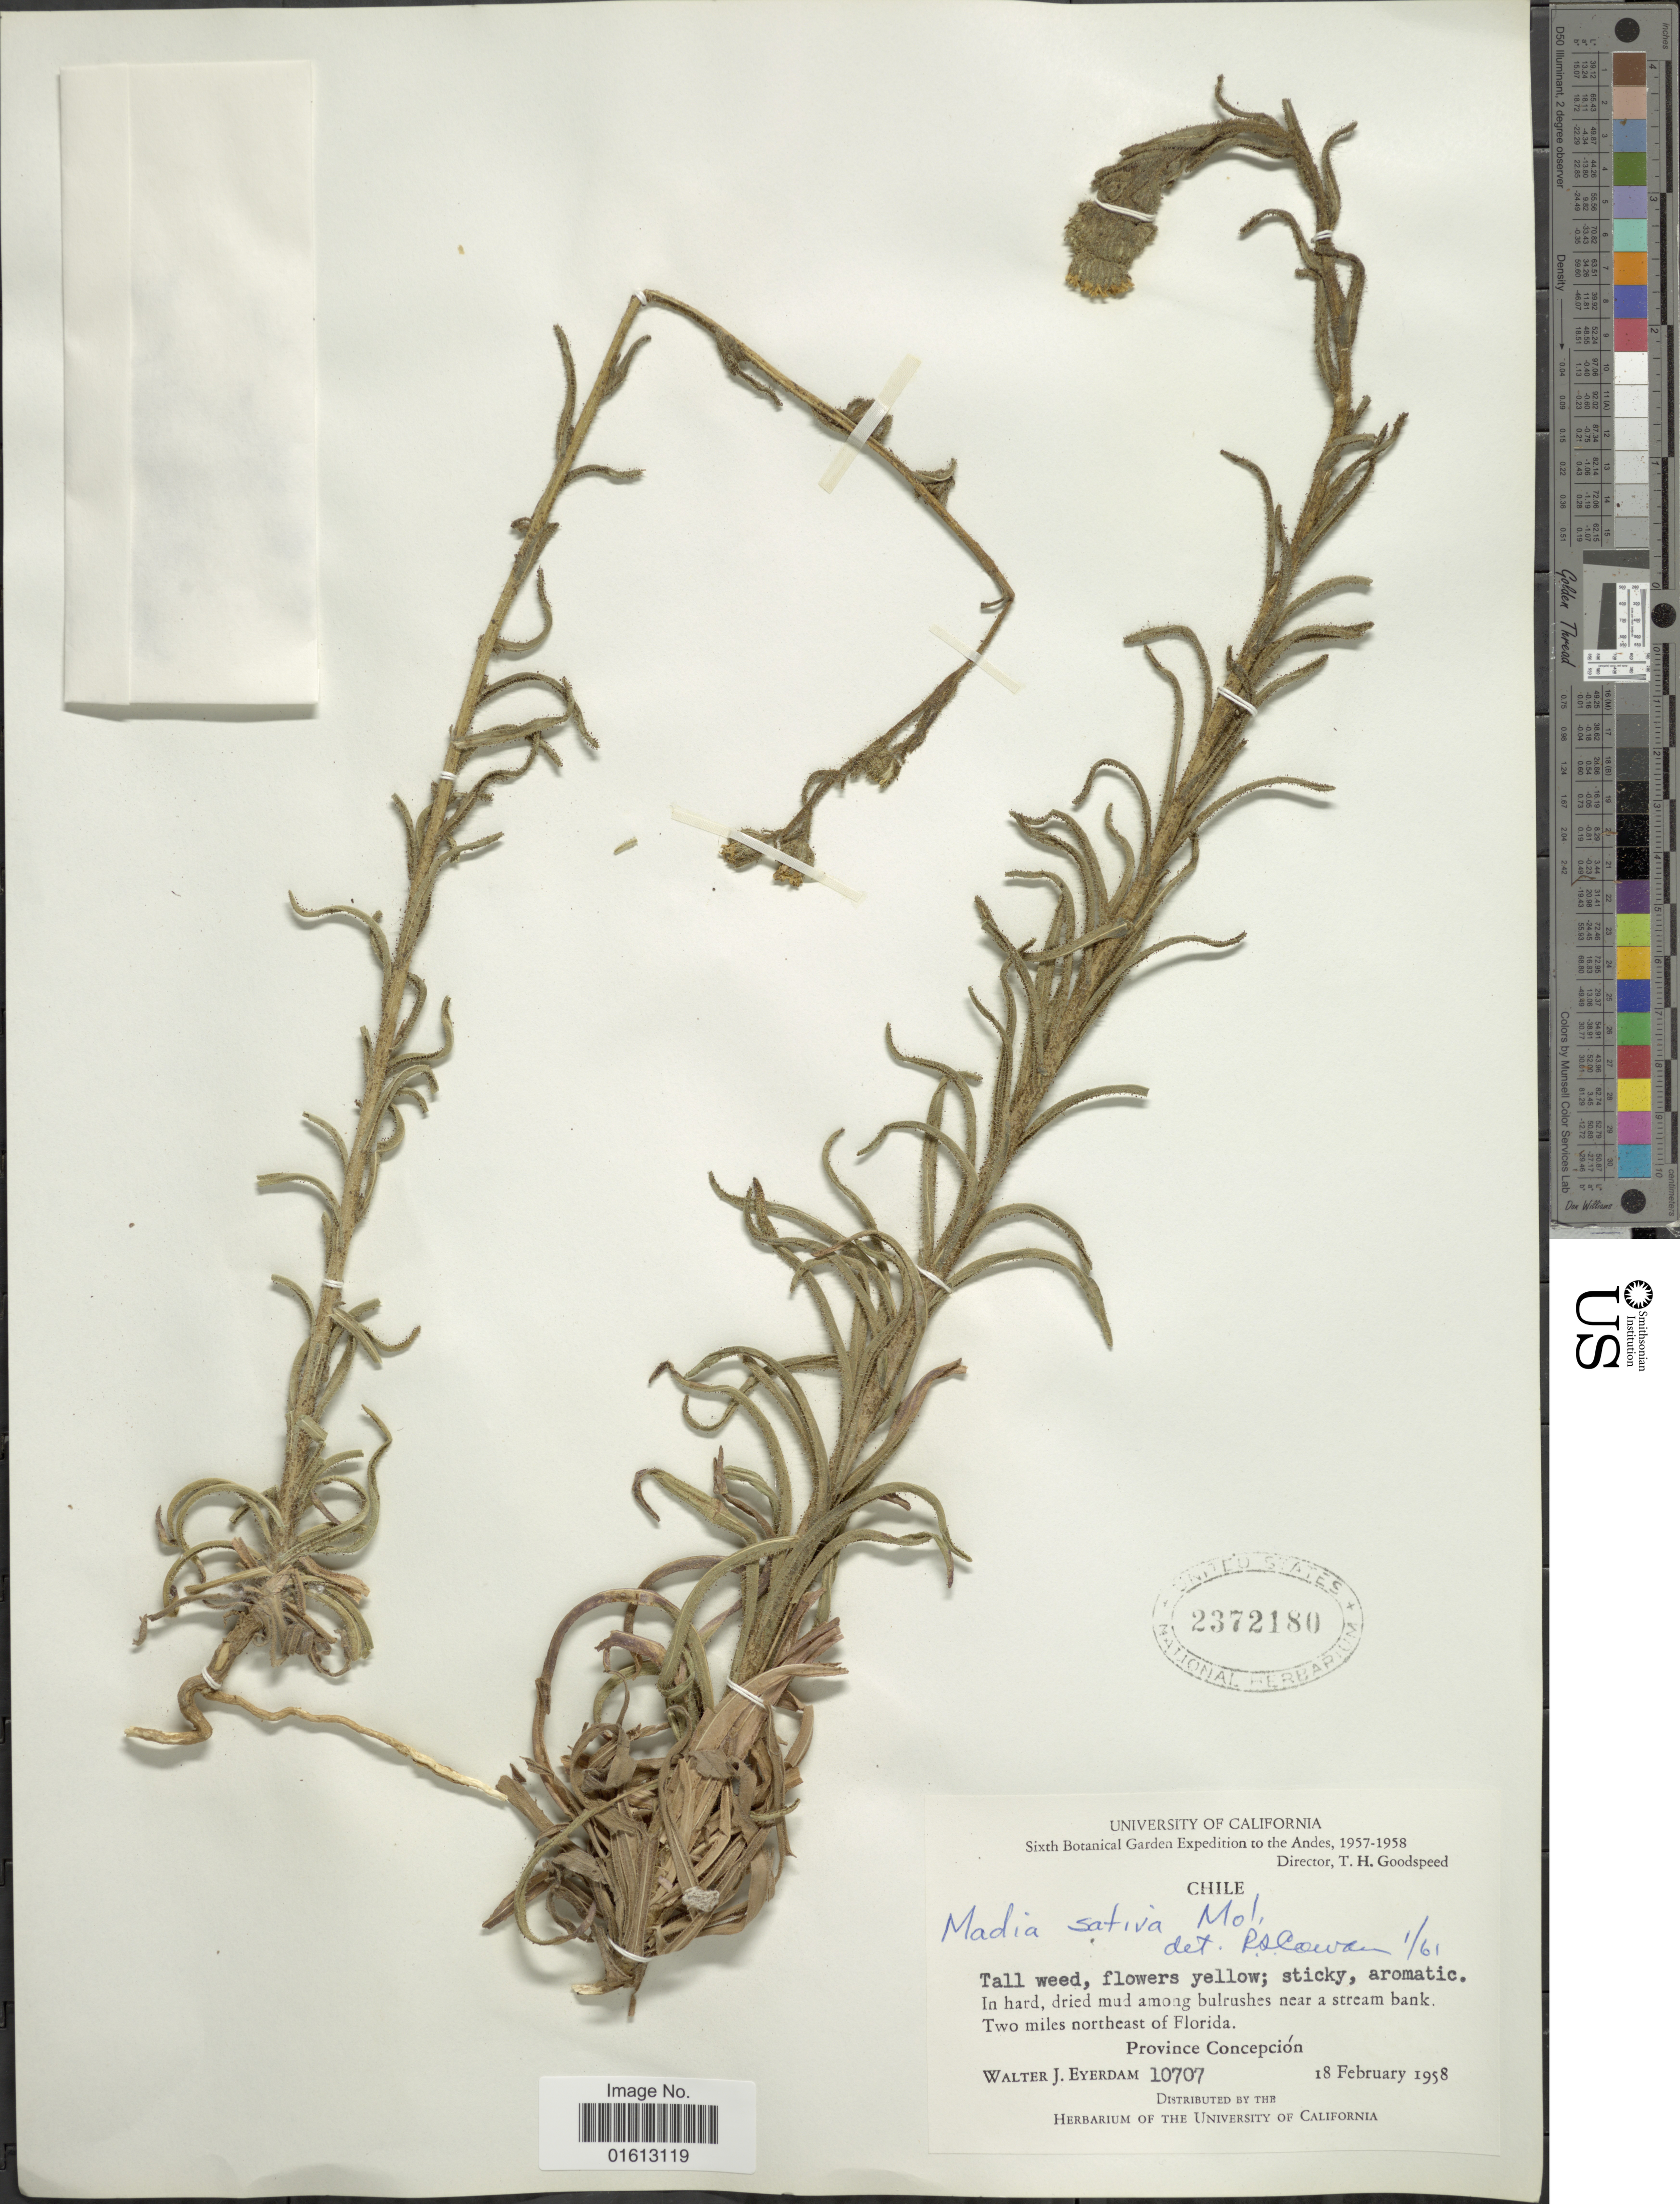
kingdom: Plantae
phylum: Tracheophyta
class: Magnoliopsida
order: Asterales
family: Asteraceae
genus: Madia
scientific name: Madia sativa subsp. sativa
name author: Molina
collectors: W. J. Eyerdam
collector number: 10707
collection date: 1958-02-18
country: Chile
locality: Chile, Two miles northeast of Florida, Province Concepción.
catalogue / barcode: US 2372180